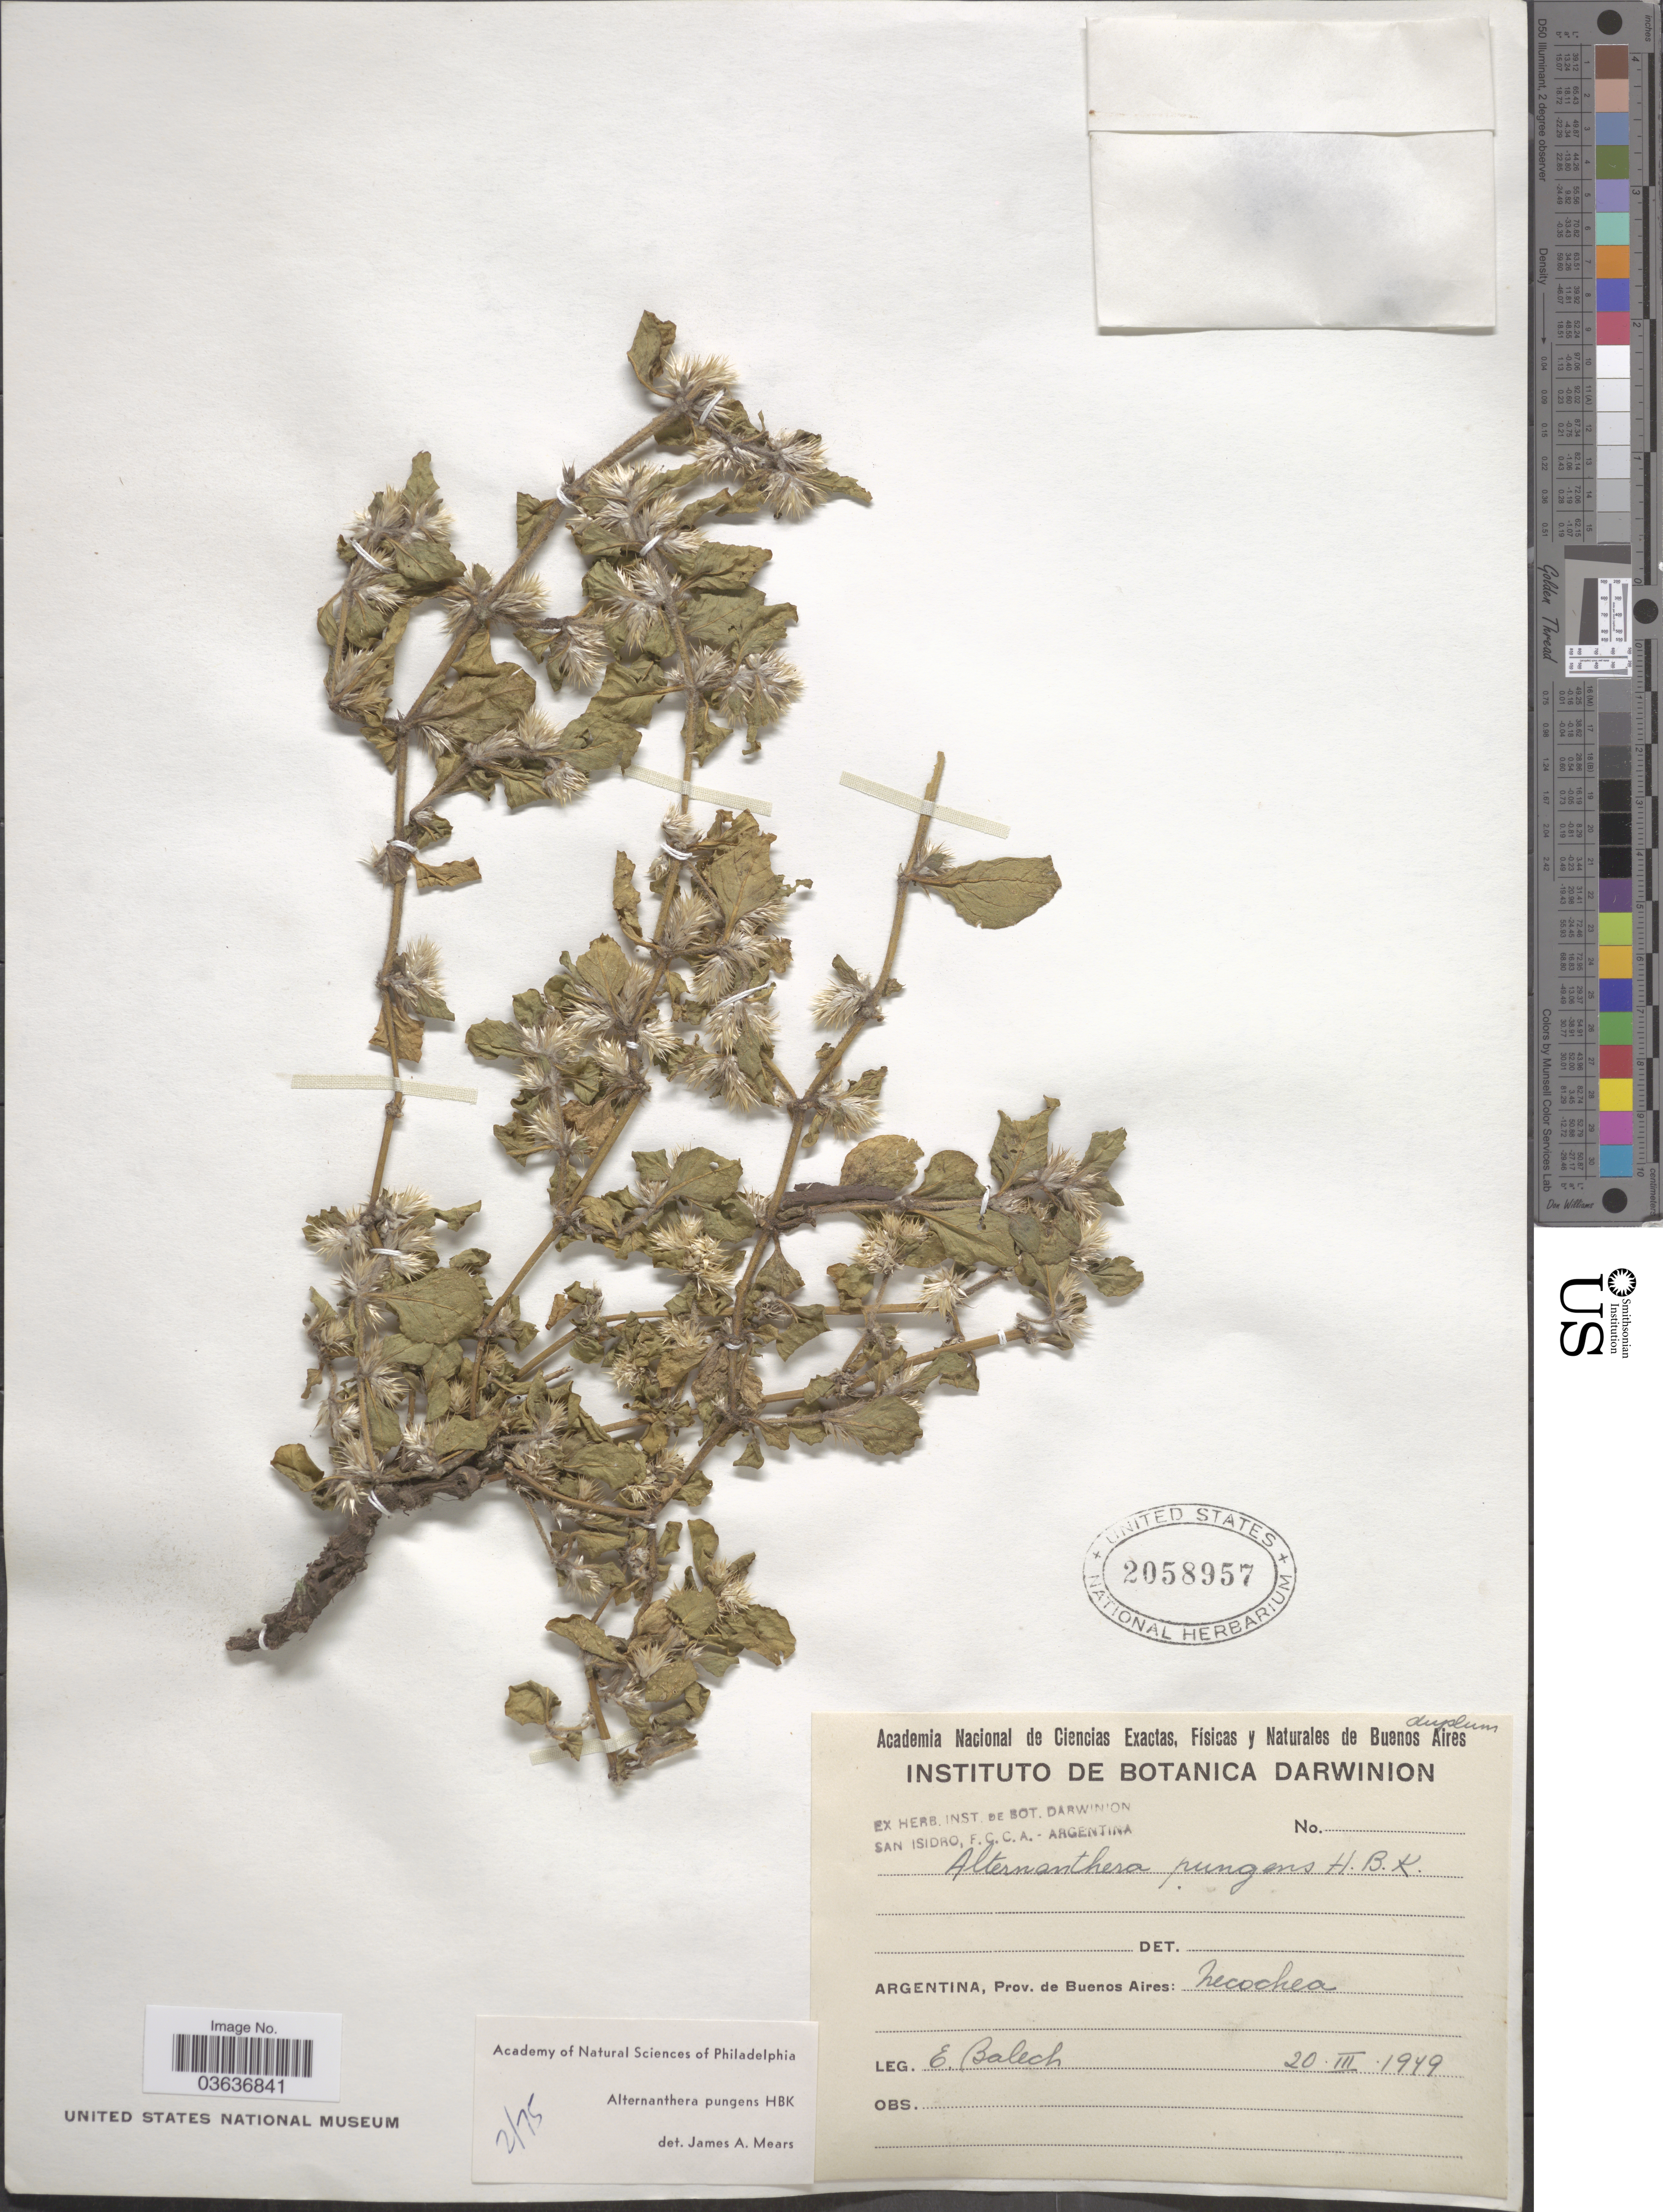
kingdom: Plantae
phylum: Tracheophyta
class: Magnoliopsida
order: Caryophyllales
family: Amaranthaceae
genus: Alternanthera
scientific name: Alternanthera pungens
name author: Kunth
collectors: E. Balech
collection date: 1949-03-20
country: Argentina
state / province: Buenos Aires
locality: Necochea.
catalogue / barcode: US 2058957